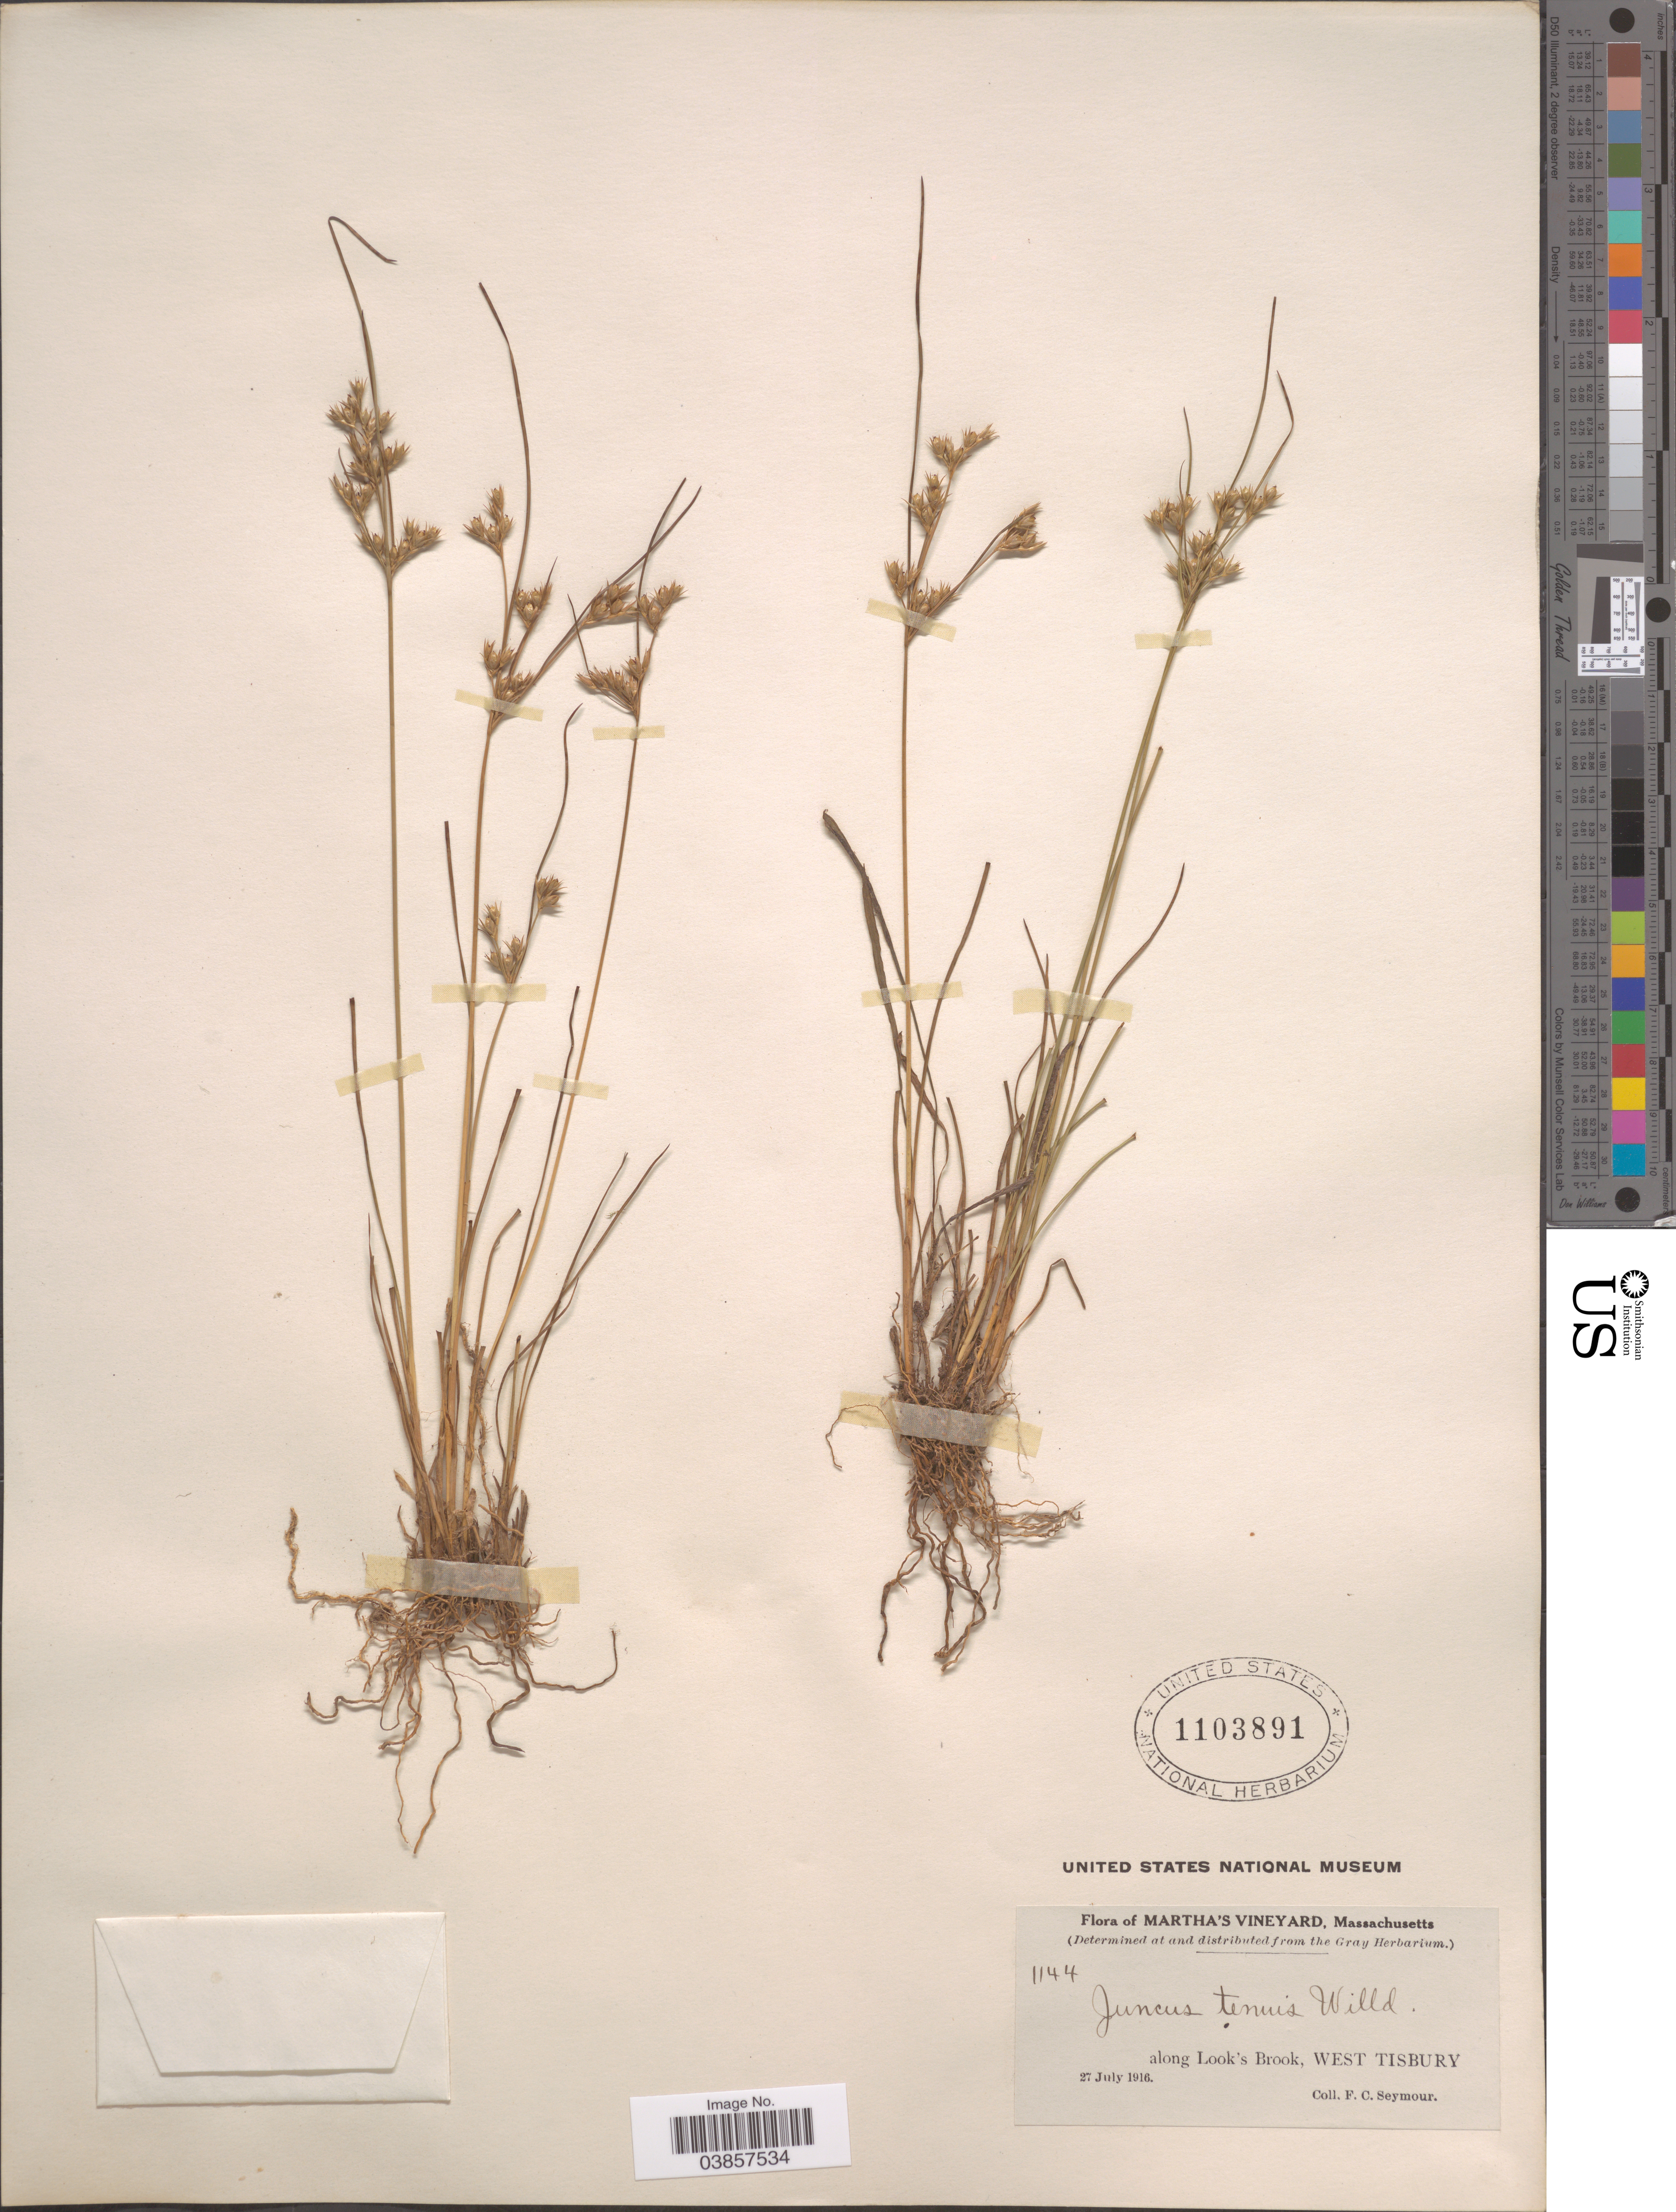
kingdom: Plantae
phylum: Tracheophyta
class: Liliopsida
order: Poales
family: Juncaceae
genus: Juncus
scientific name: Juncus tenuis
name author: Willd.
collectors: F. C. Seymour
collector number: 1144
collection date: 1916-07-27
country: United States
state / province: Massachusetts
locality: Martha's Vineyard. Along Look's Brook, West Tisbury.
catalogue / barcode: US 1103891